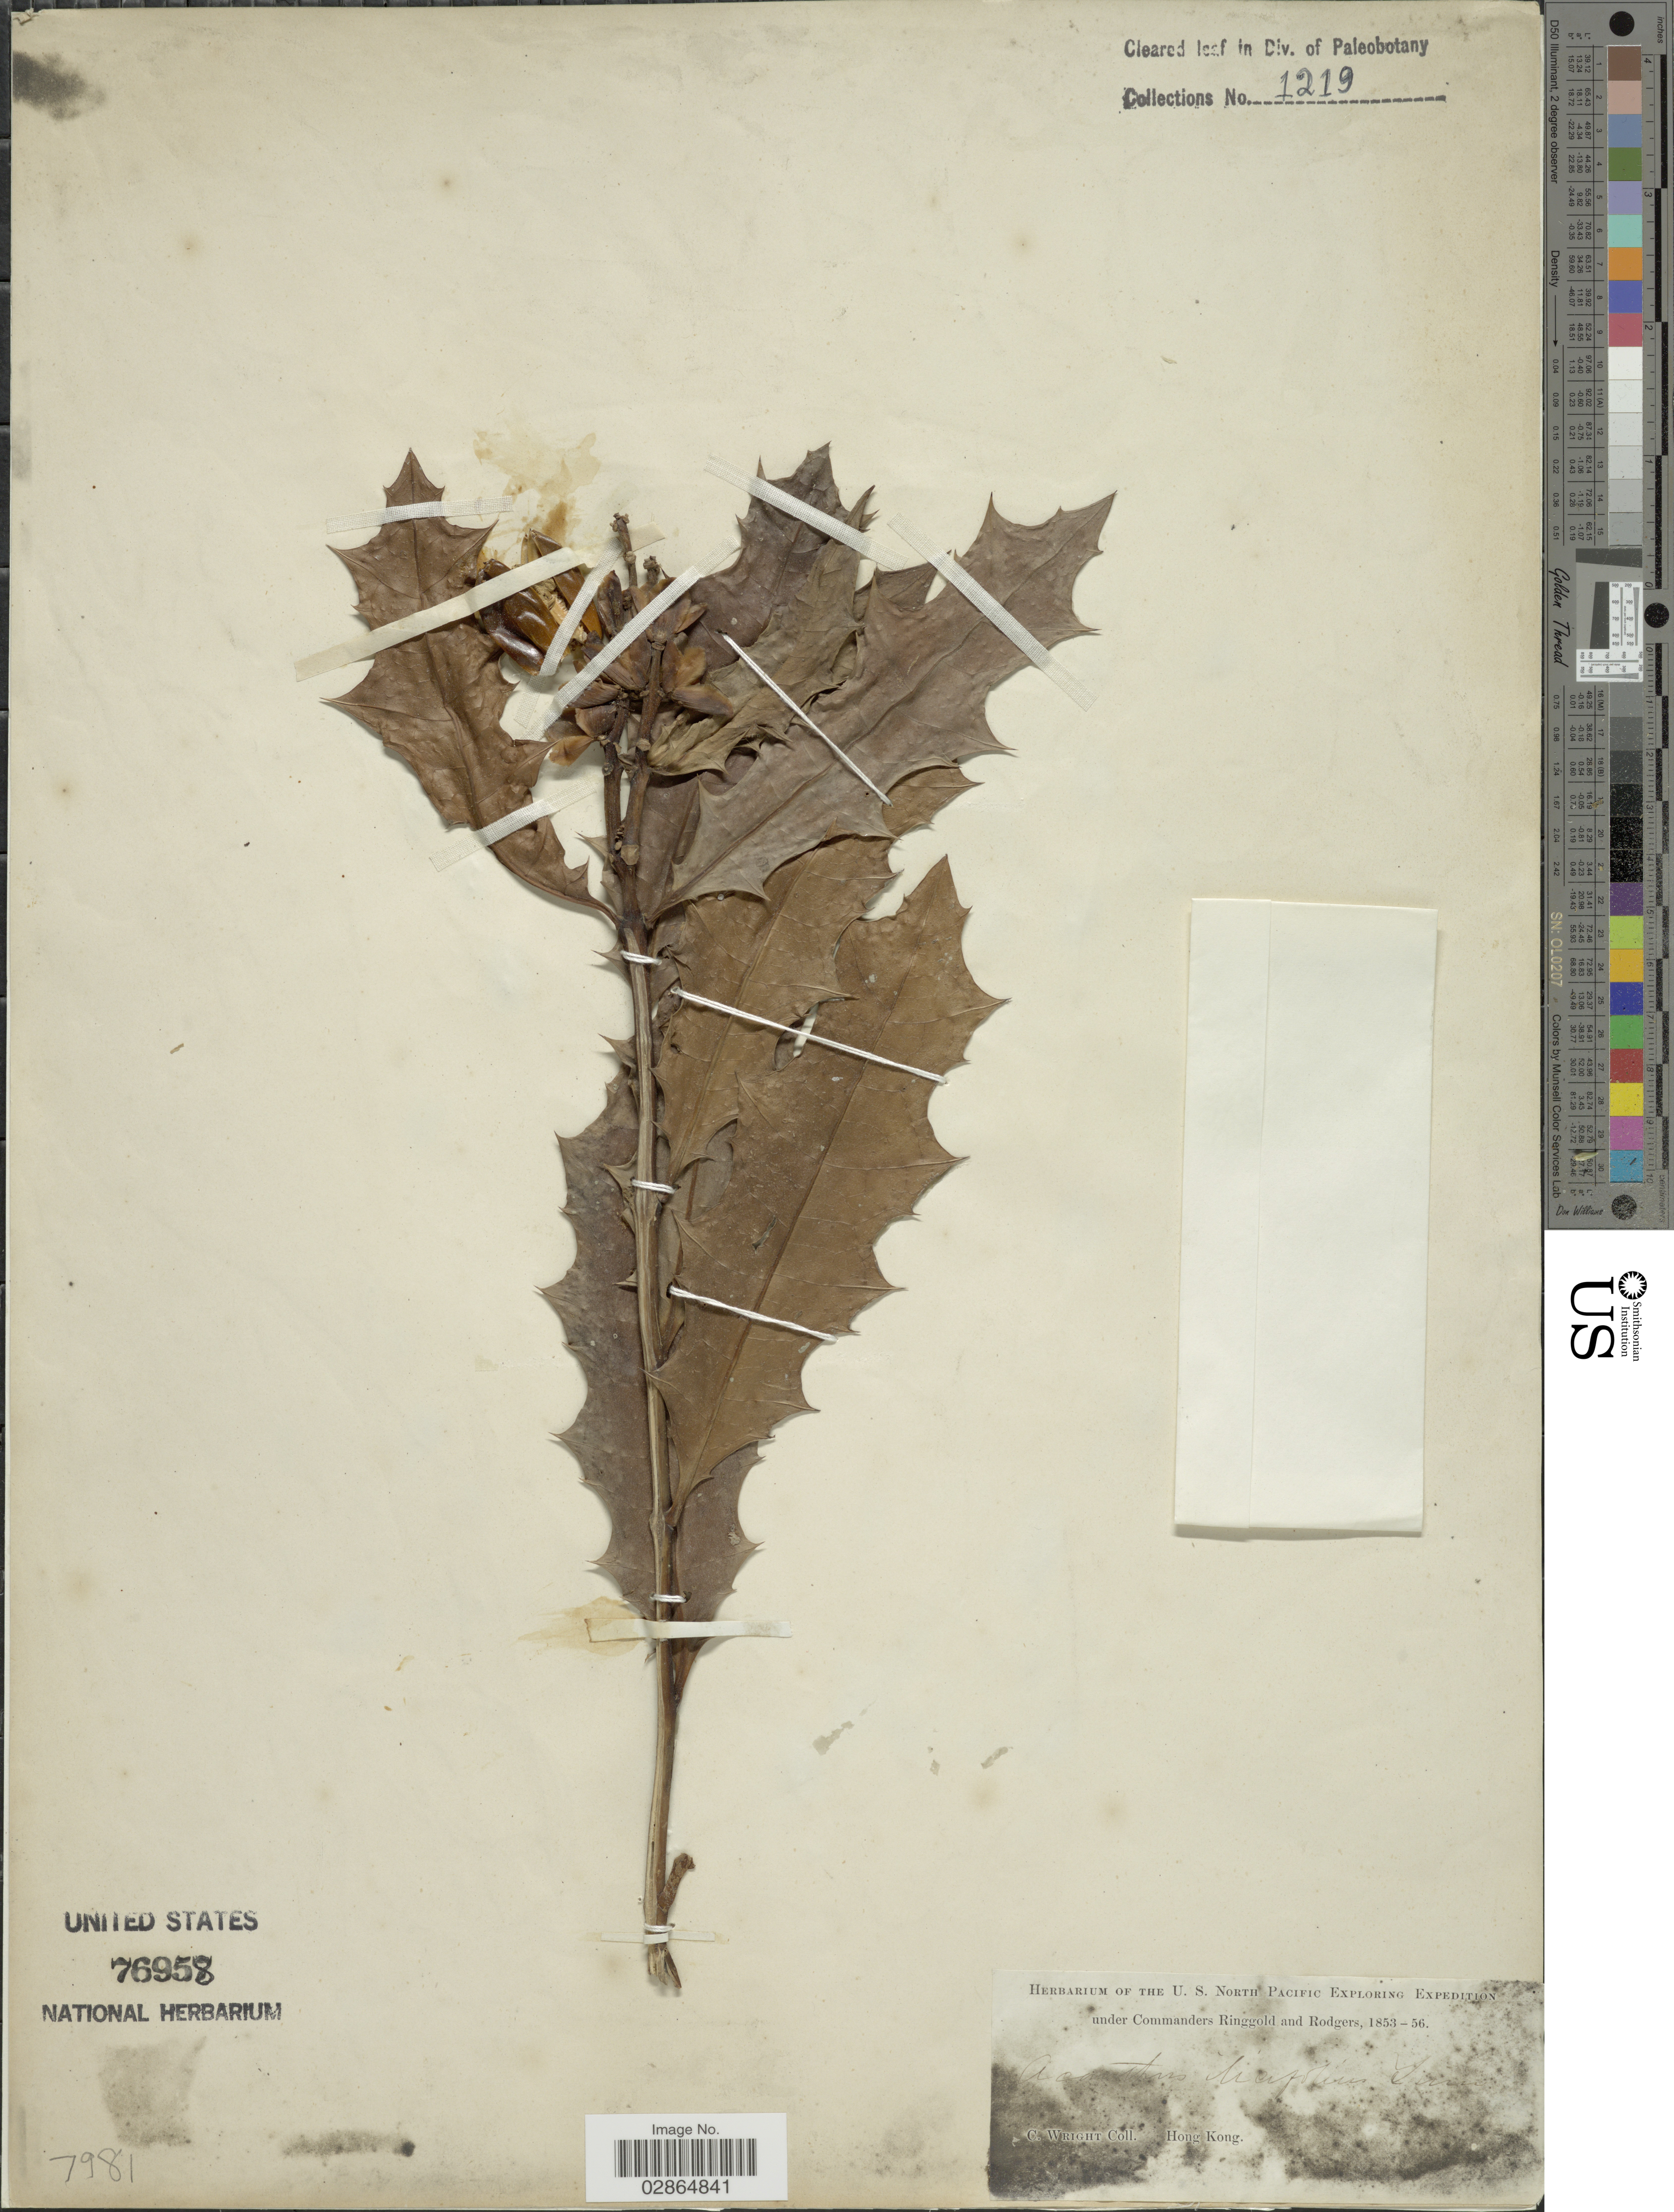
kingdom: Plantae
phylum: Tracheophyta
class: Magnoliopsida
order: Lamiales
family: Acanthaceae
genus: Acanthus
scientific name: Acanthus ilicifolius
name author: L.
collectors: C. Wright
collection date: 1853/1856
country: China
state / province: Hong Kong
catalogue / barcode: US 76958